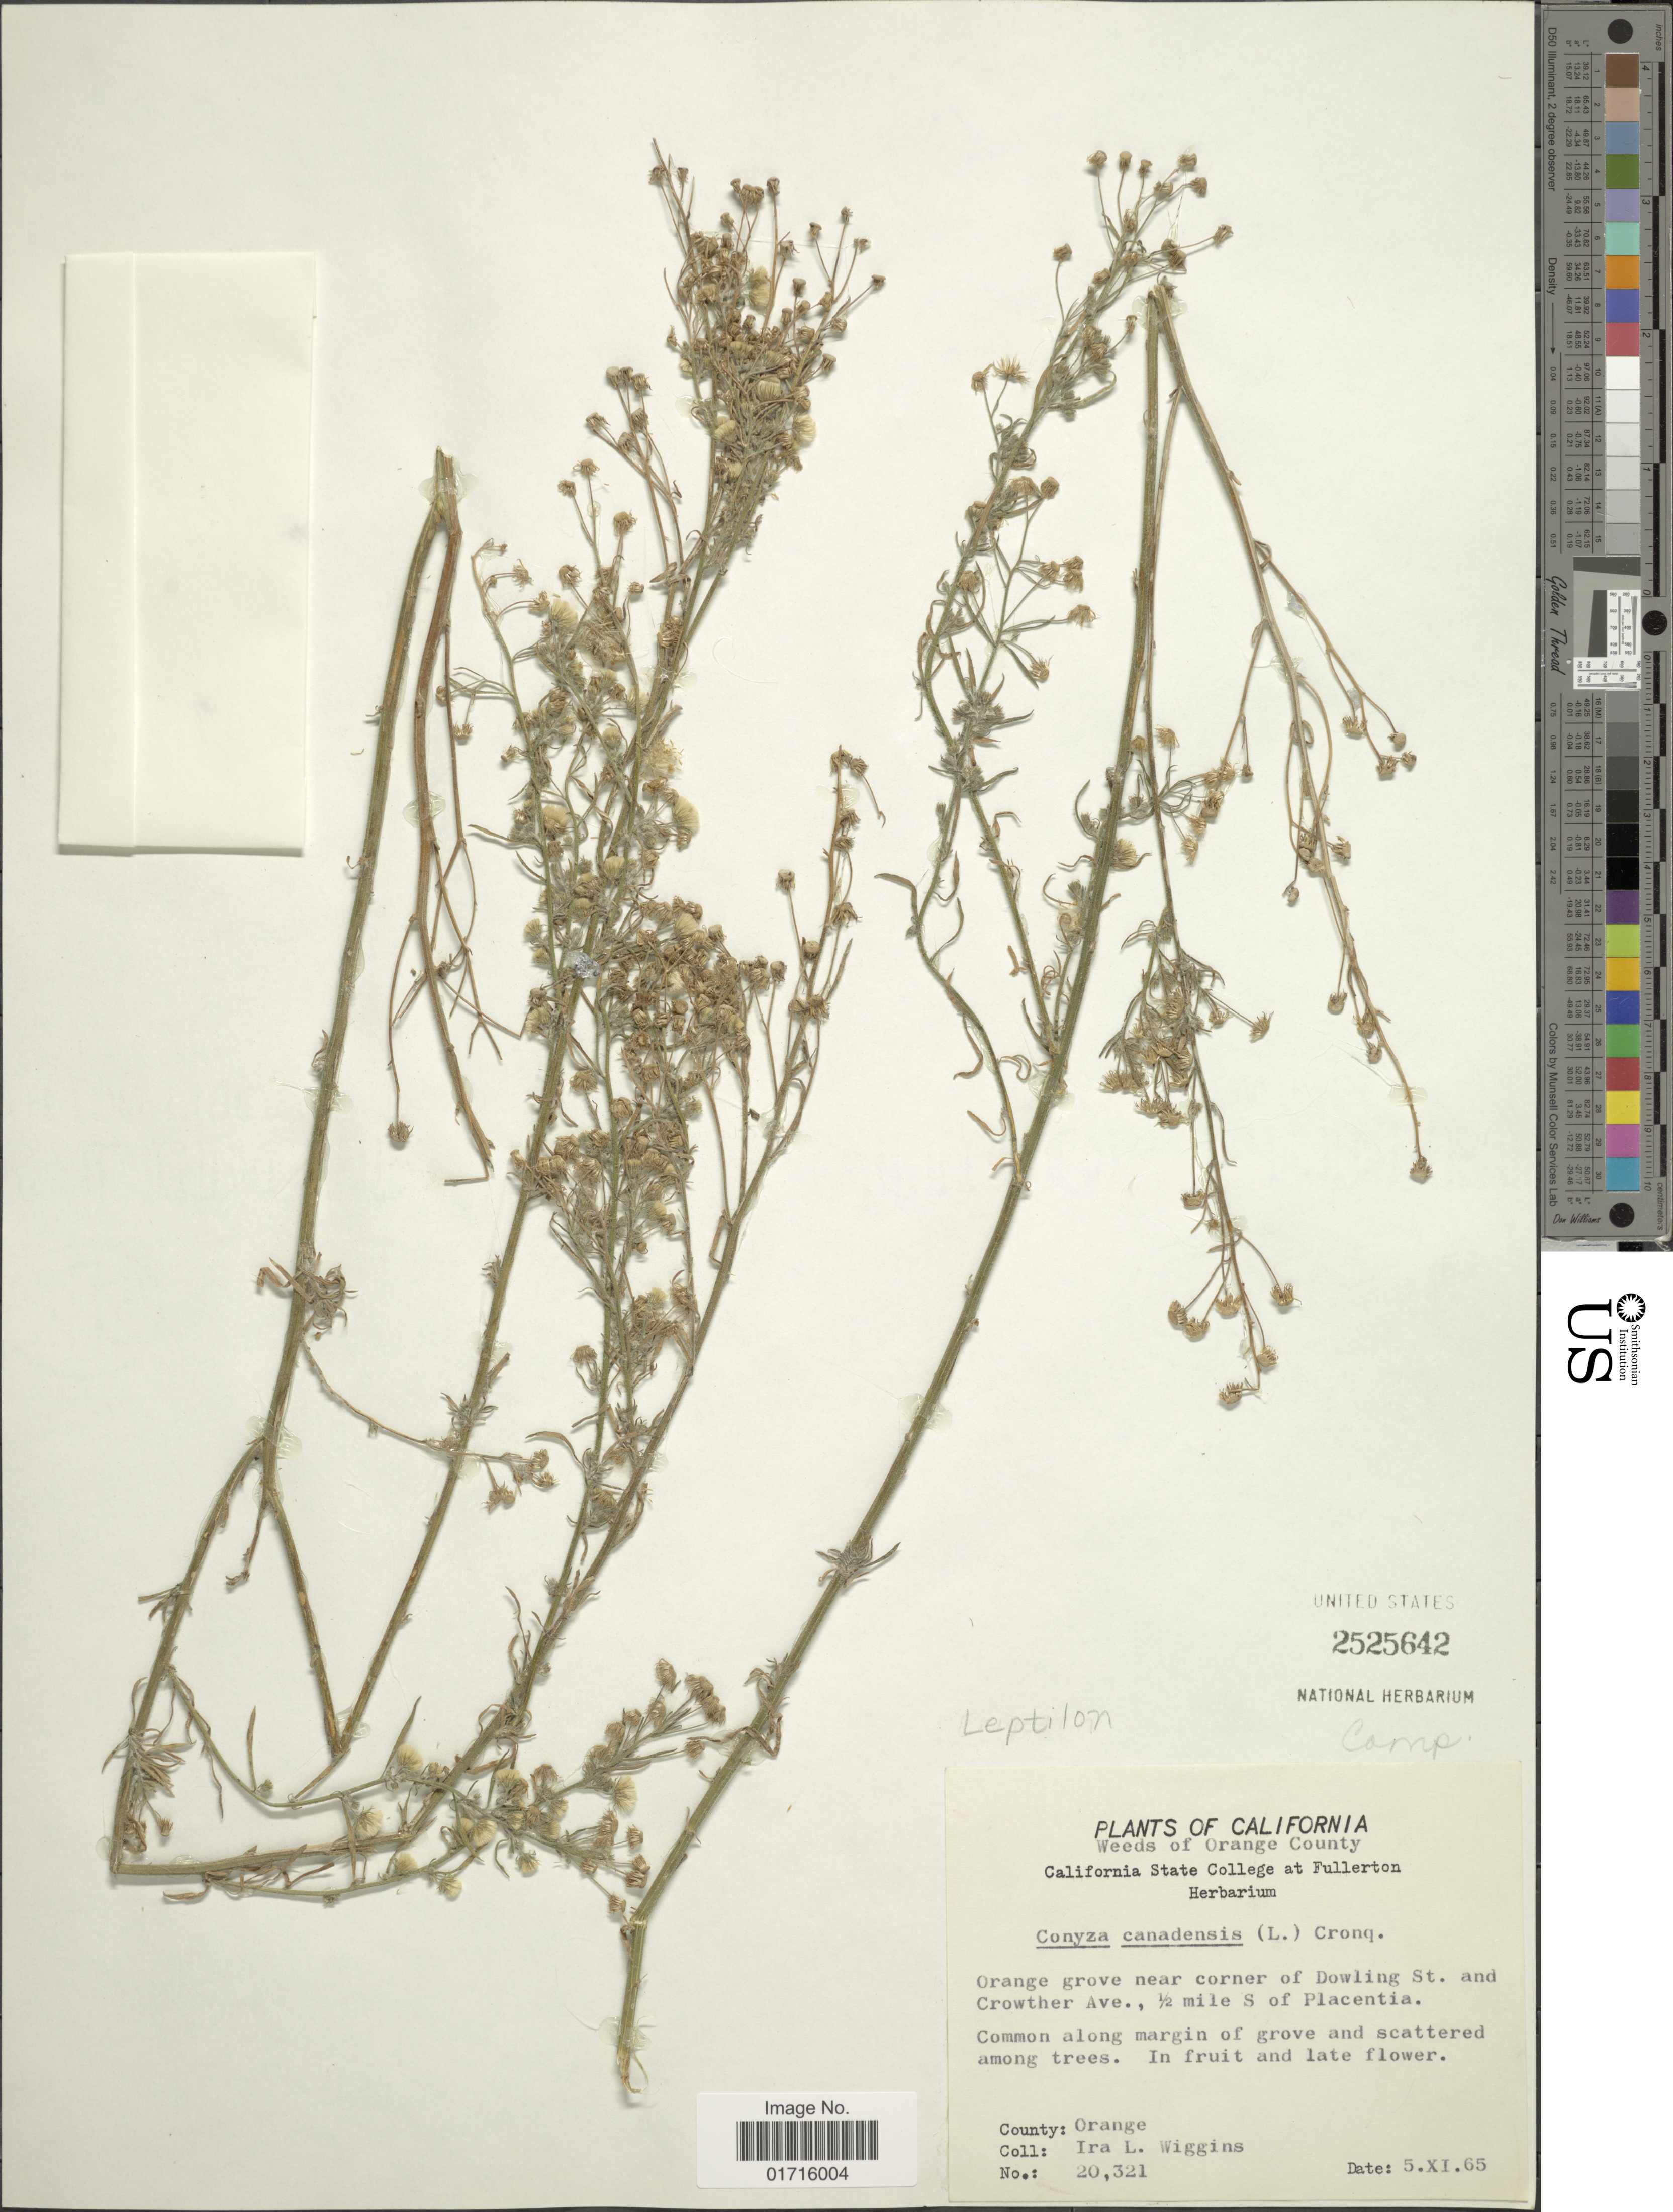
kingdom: Plantae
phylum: Tracheophyta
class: Magnoliopsida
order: Asterales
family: Asteraceae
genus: Conyza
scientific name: Conyza canadensis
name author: (L.) Cronq.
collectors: I. L. Wiggins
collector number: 20321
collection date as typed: Transcribed d/m/y: 5/11/65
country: United States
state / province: California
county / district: Orange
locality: Weeds of Orange County, Orange grove near corner of Dowling St. and Crowther Ave., ½ mile S of Placentia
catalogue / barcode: US 2525642